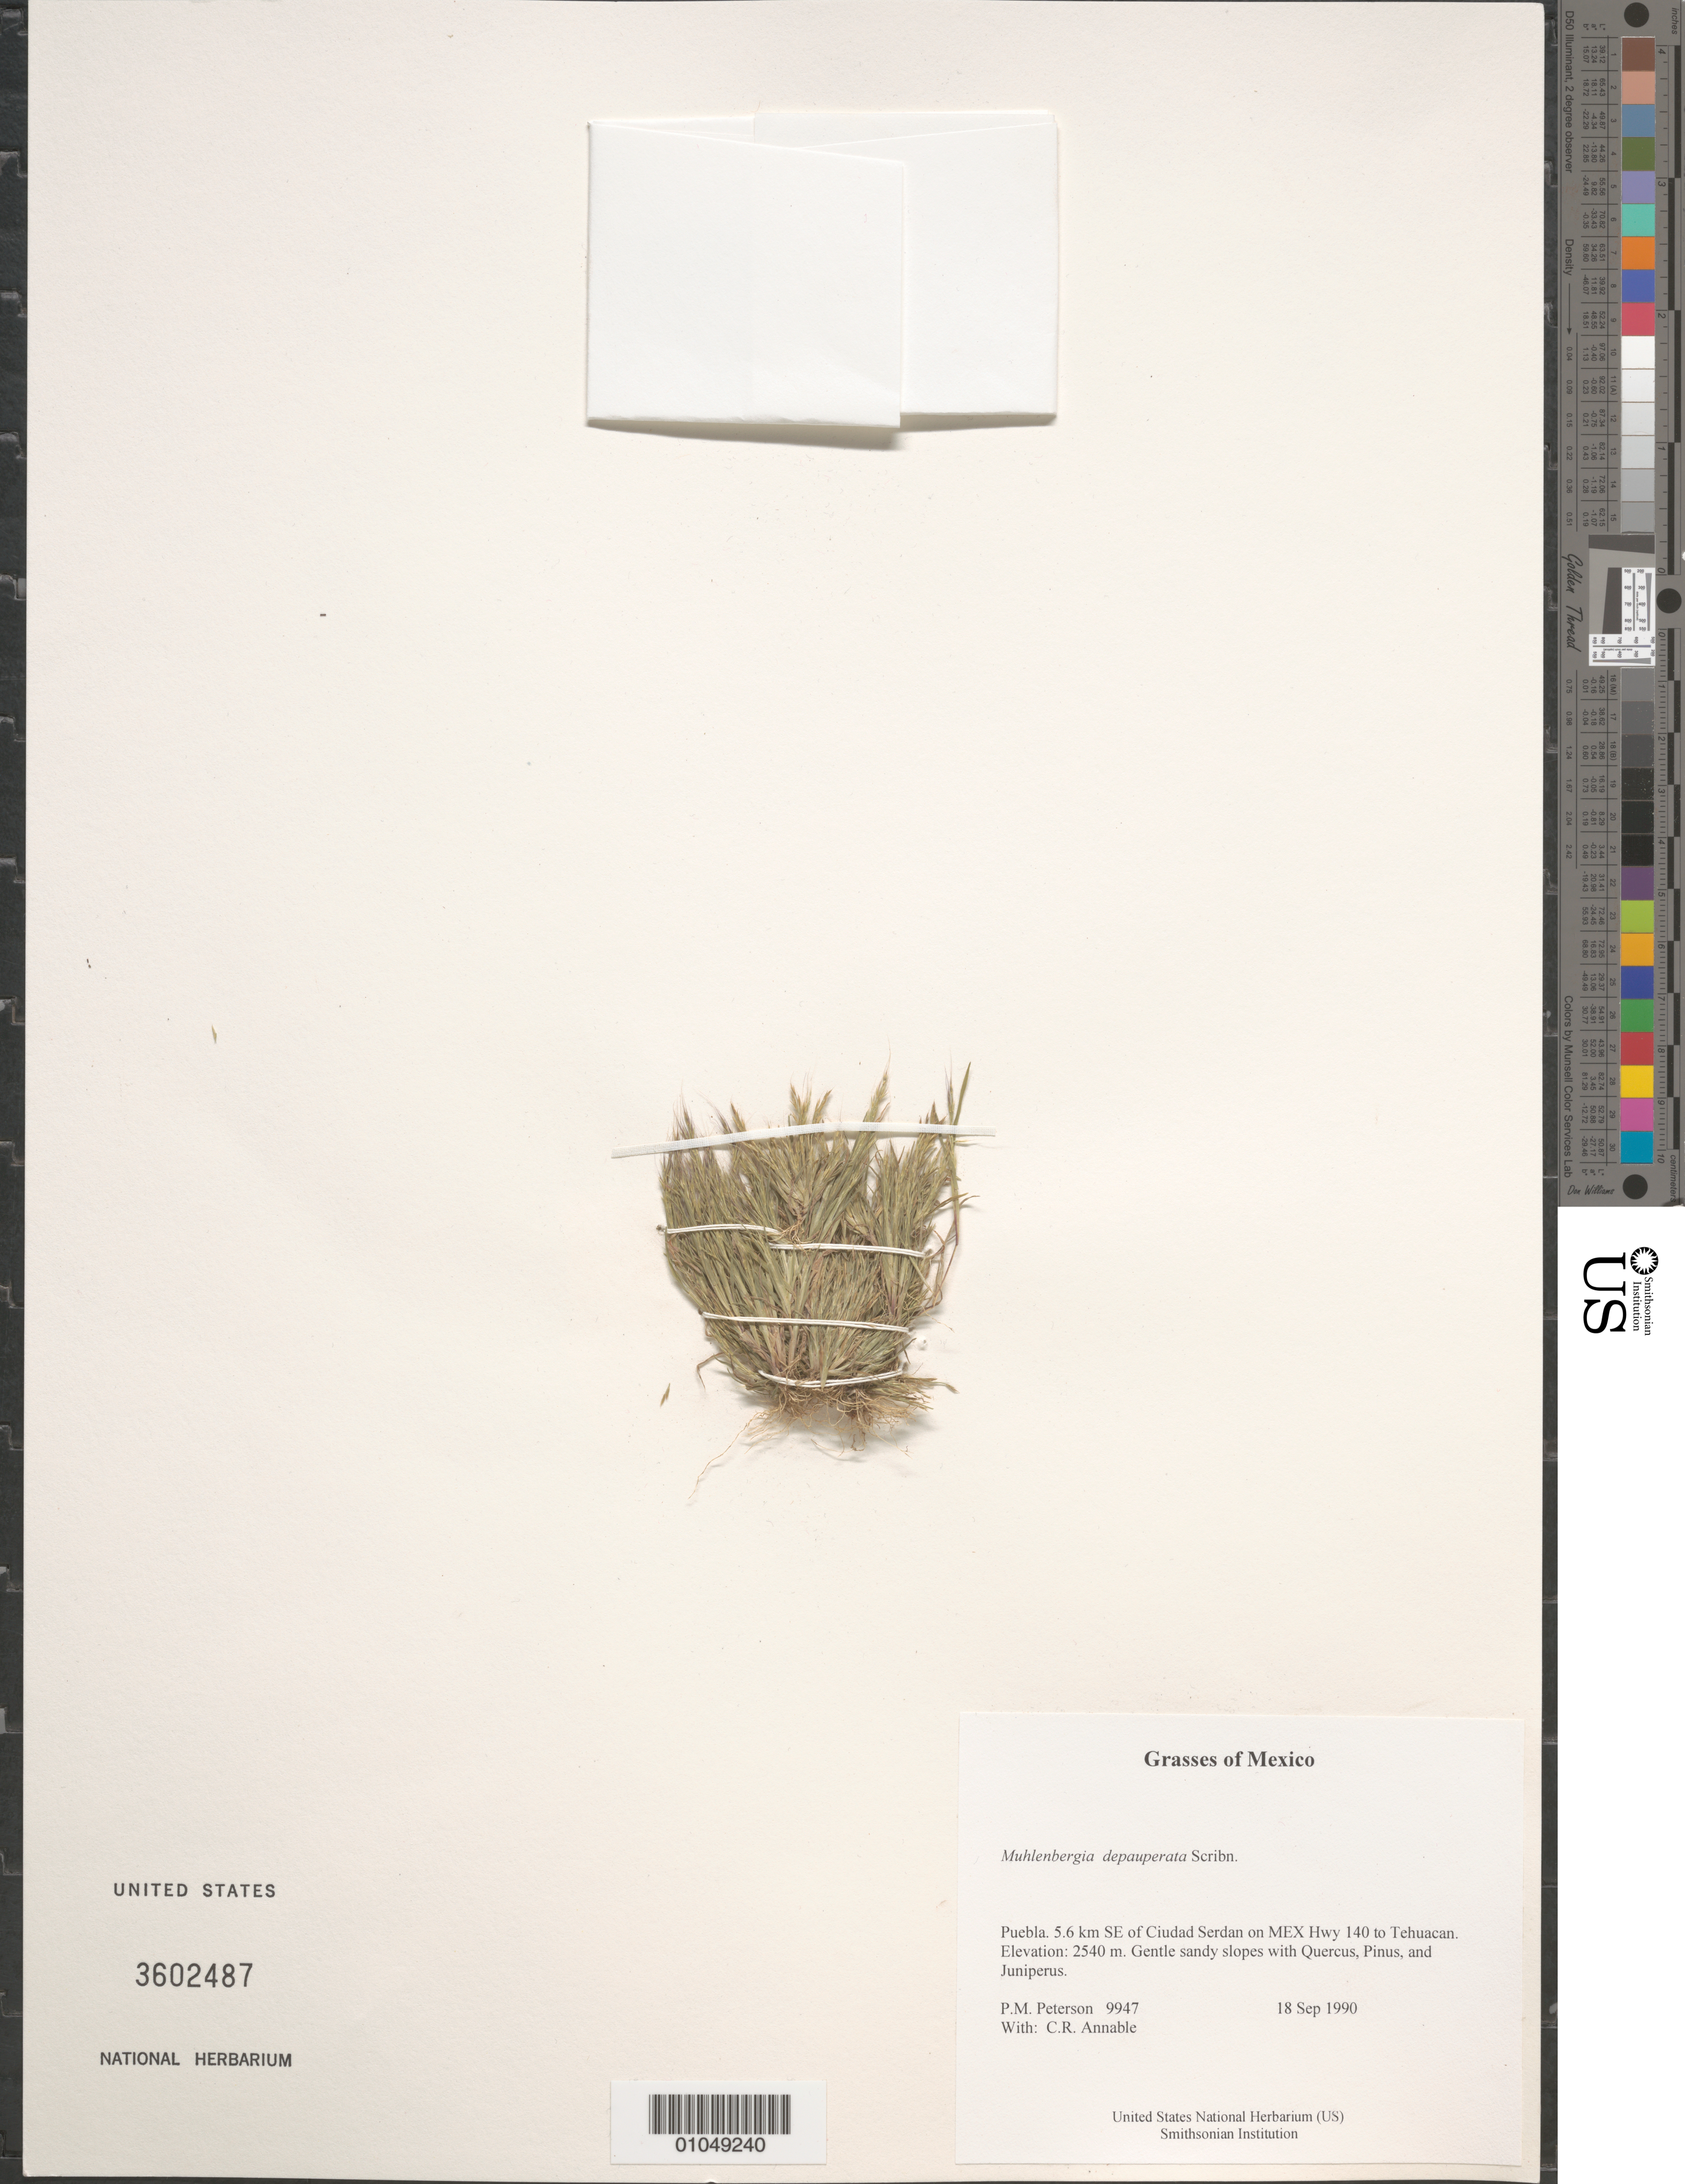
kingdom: Plantae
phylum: Tracheophyta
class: Liliopsida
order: Poales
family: Poaceae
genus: Muhlenbergia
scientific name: Muhlenbergia depauperata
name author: Scribn.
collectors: P. M. Peterson & C. R. Annable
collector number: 09947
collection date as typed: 18 Sep 1990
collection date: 1990-09-18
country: Mexico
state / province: Puebla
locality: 5.6 km SE of Ciudad Serdan on MEX Hwy 140 to Tehuacan.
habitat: Gentle sandy slopes with Quercus, Pinus, and Juniperus.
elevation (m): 2540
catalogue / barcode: US 3602487